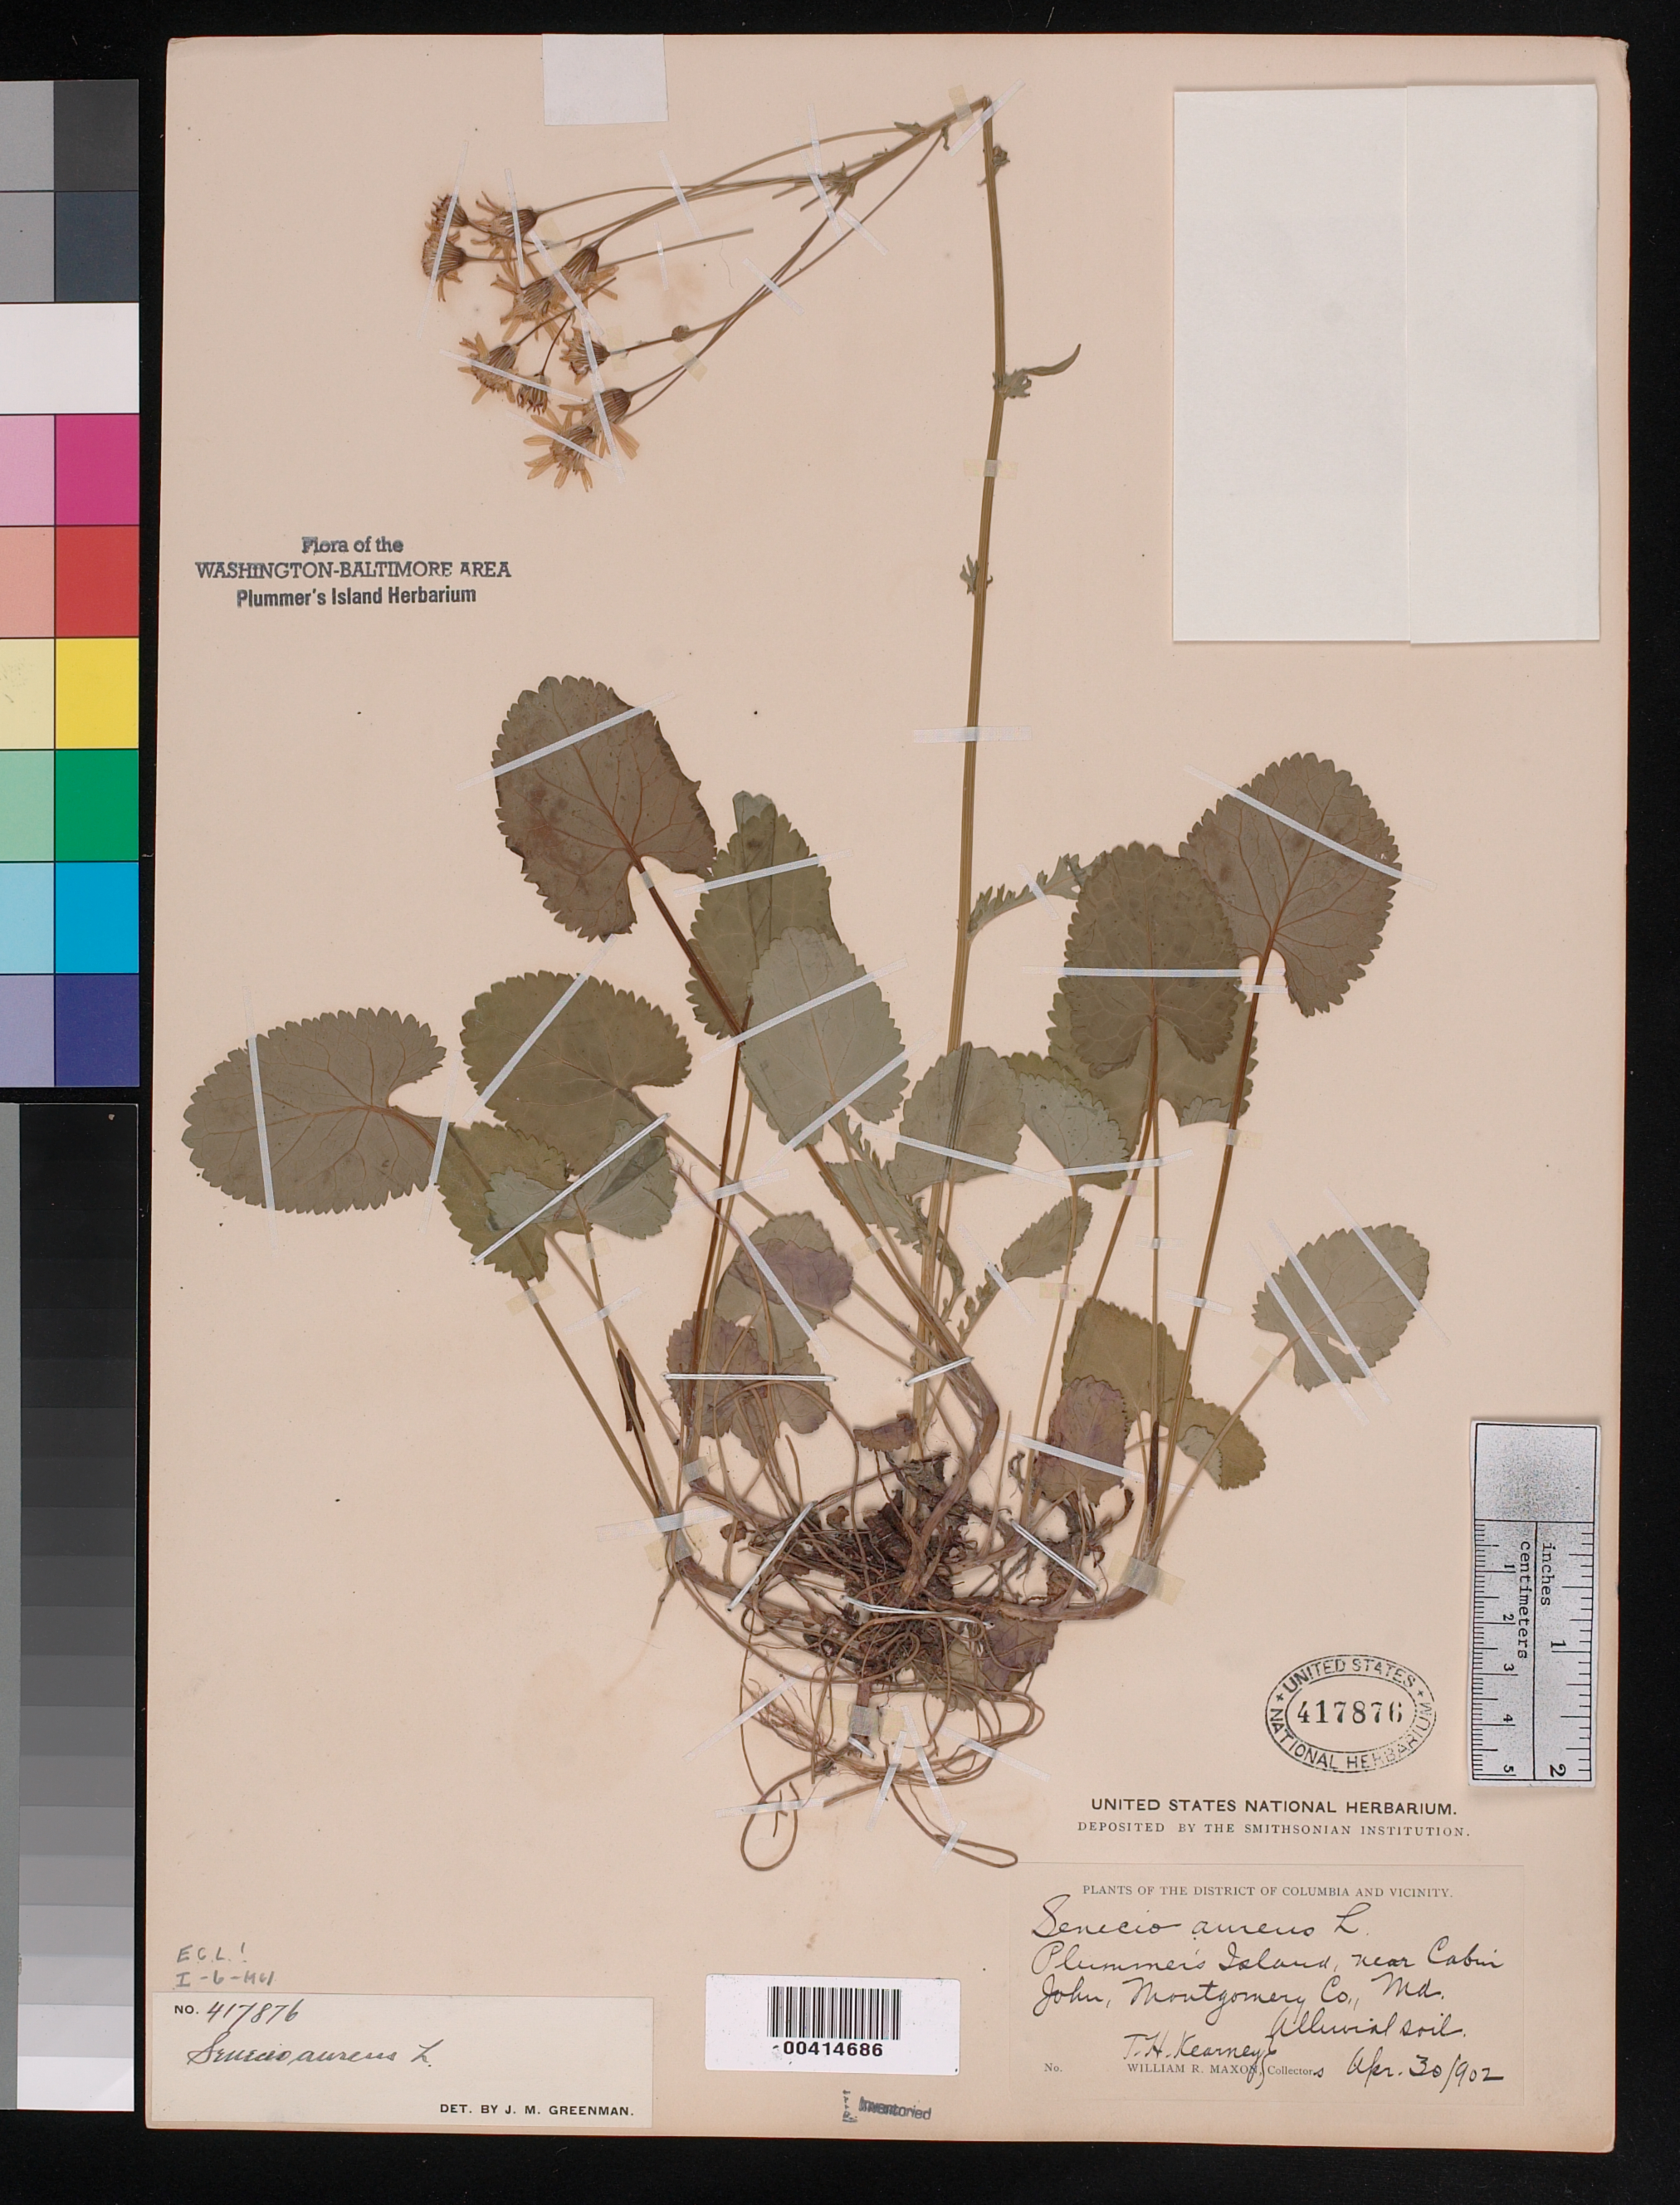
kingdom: Plantae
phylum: Tracheophyta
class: Magnoliopsida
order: Asterales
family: Asteraceae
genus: Packera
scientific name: Packera aurea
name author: (L.) Á. Löve & D. Löve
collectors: T. H. Kearney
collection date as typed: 30 Apr 1902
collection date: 1902-04-30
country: United States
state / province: Maryland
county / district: Montgomery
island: Plummers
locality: Plummer's Island C. & O. Canal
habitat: Alluvial soil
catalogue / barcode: US 417876